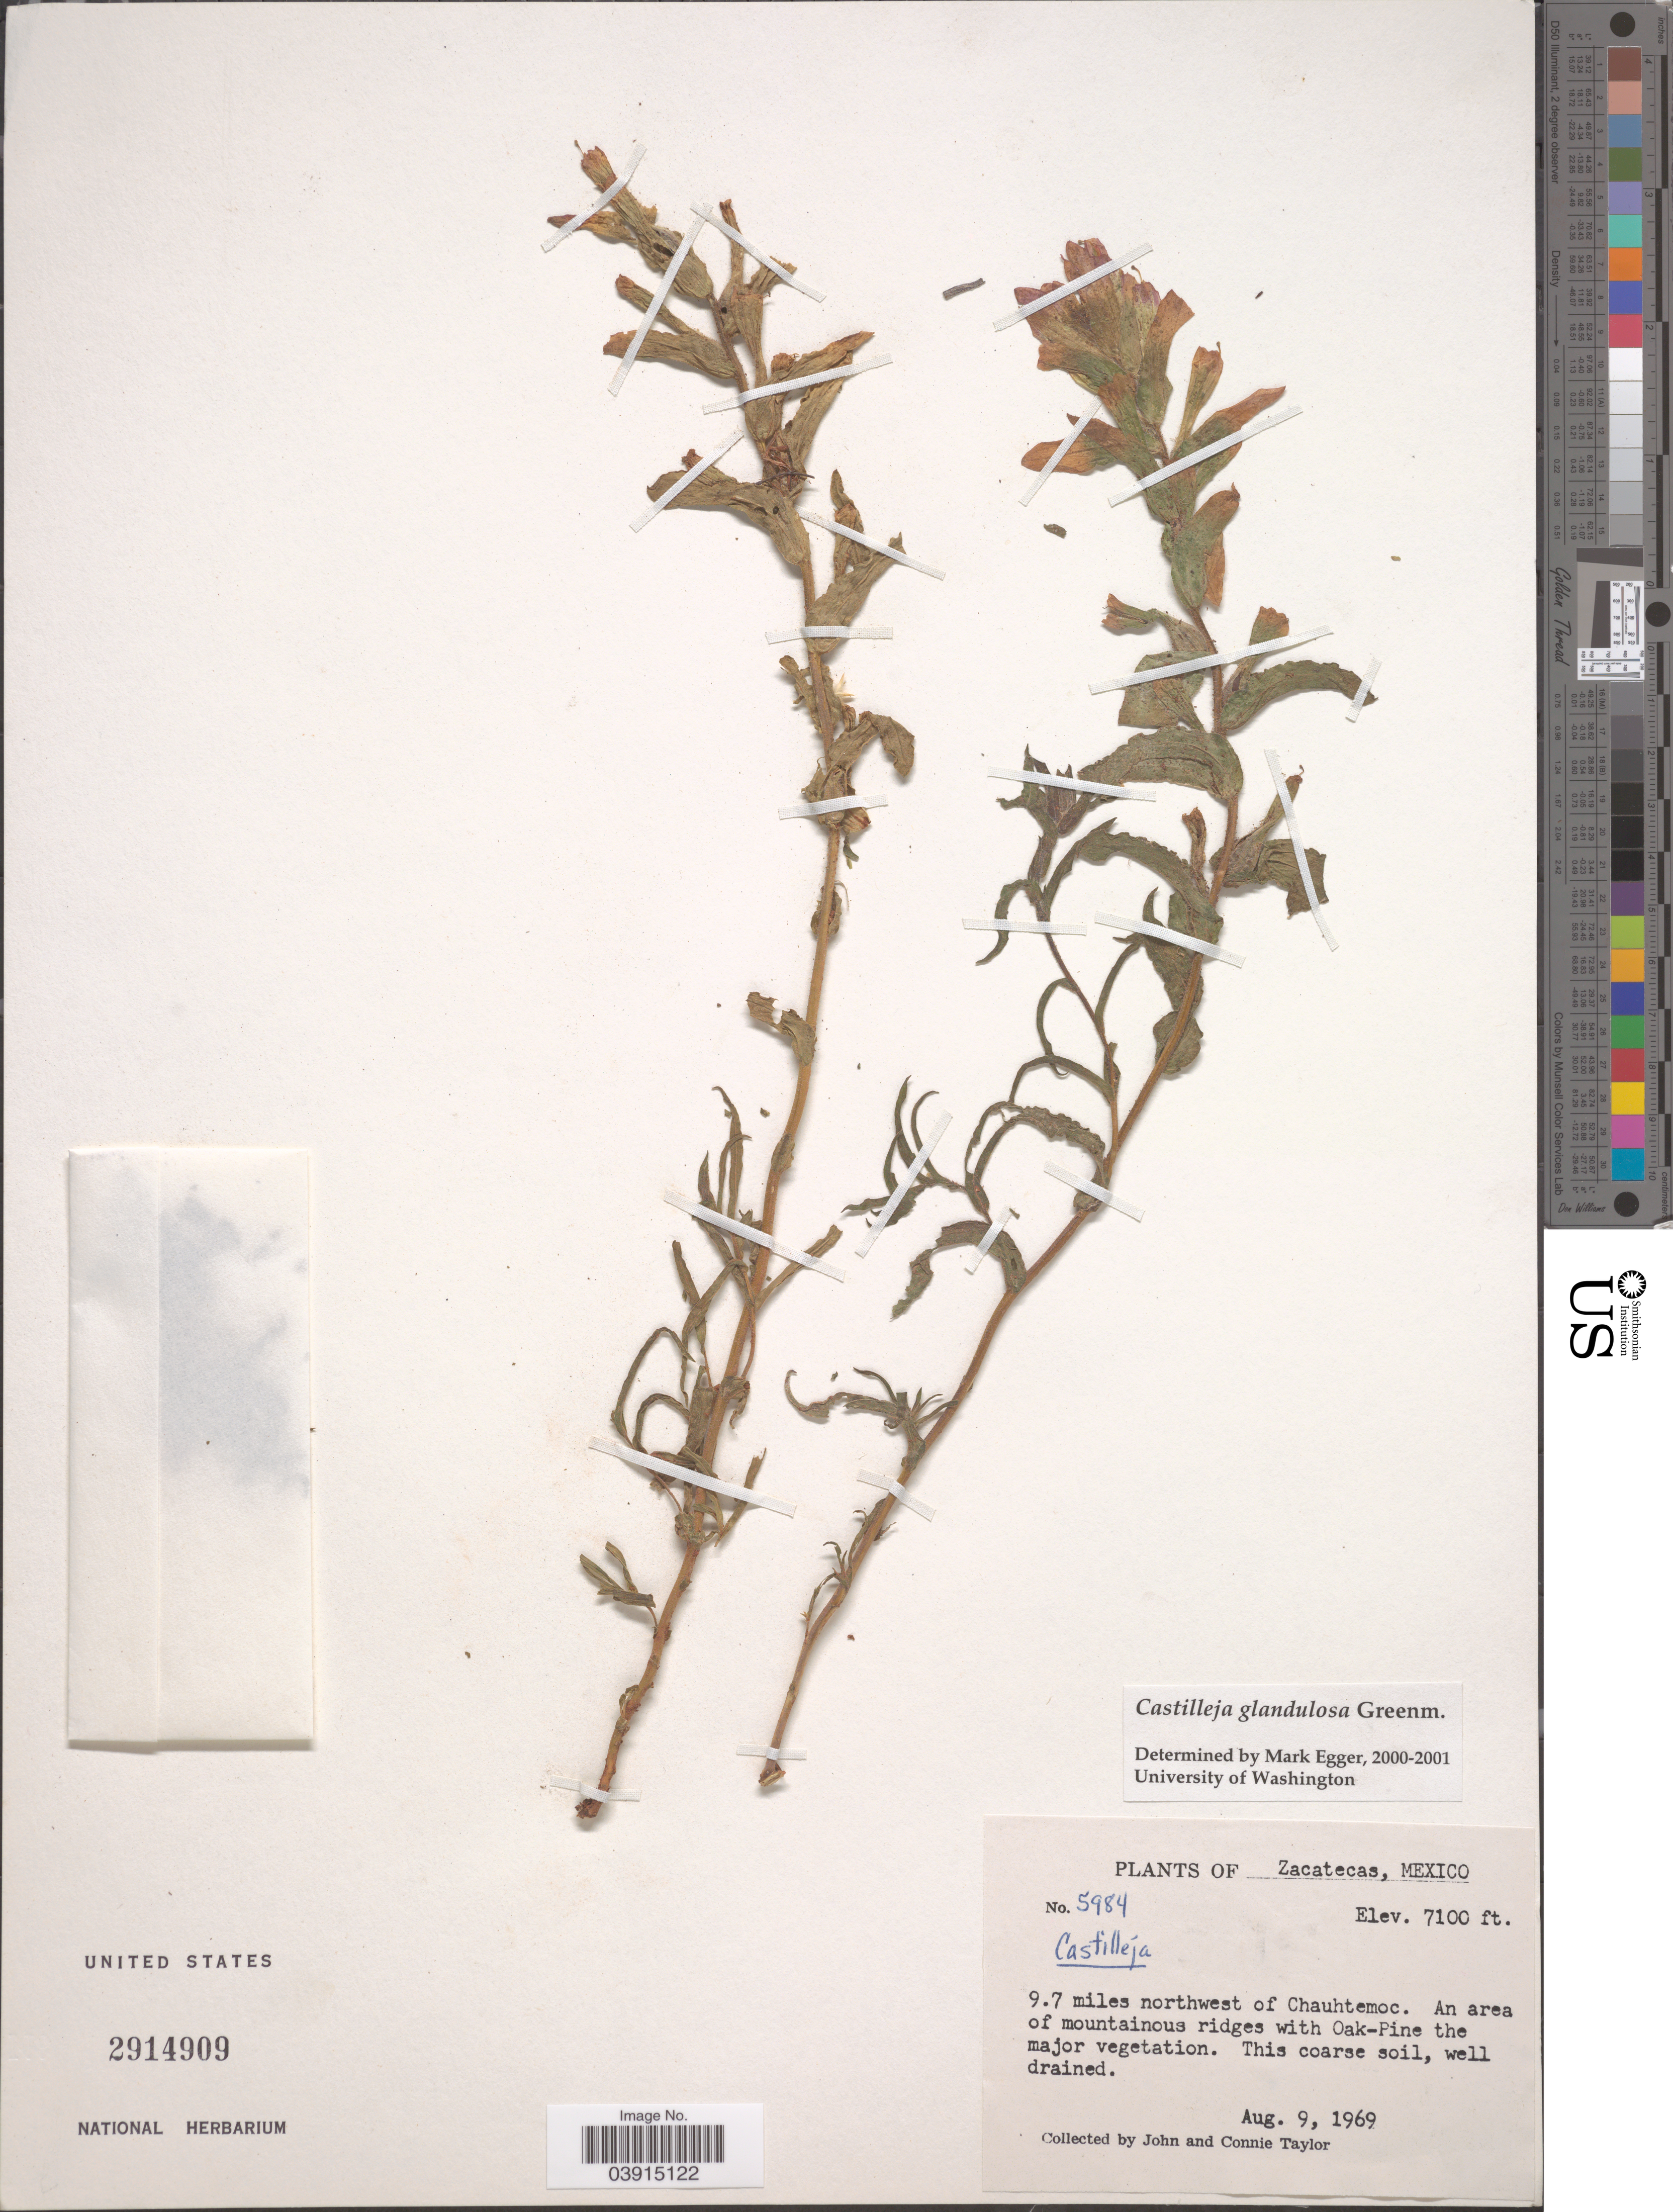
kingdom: Plantae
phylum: Tracheophyta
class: Magnoliopsida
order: Lamiales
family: Orobanchaceae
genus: Castilleja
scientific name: Castilleja glandulosa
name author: Greenm.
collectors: J. Taylor & C. Taylor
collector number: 5984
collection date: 1969-08-09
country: Mexico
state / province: Zacatecas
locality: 9.7 miles northwest of Chauhtemoc. An area of mountainous ridges with Oak-Pine the major vegetation.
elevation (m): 2164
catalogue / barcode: US 2914909